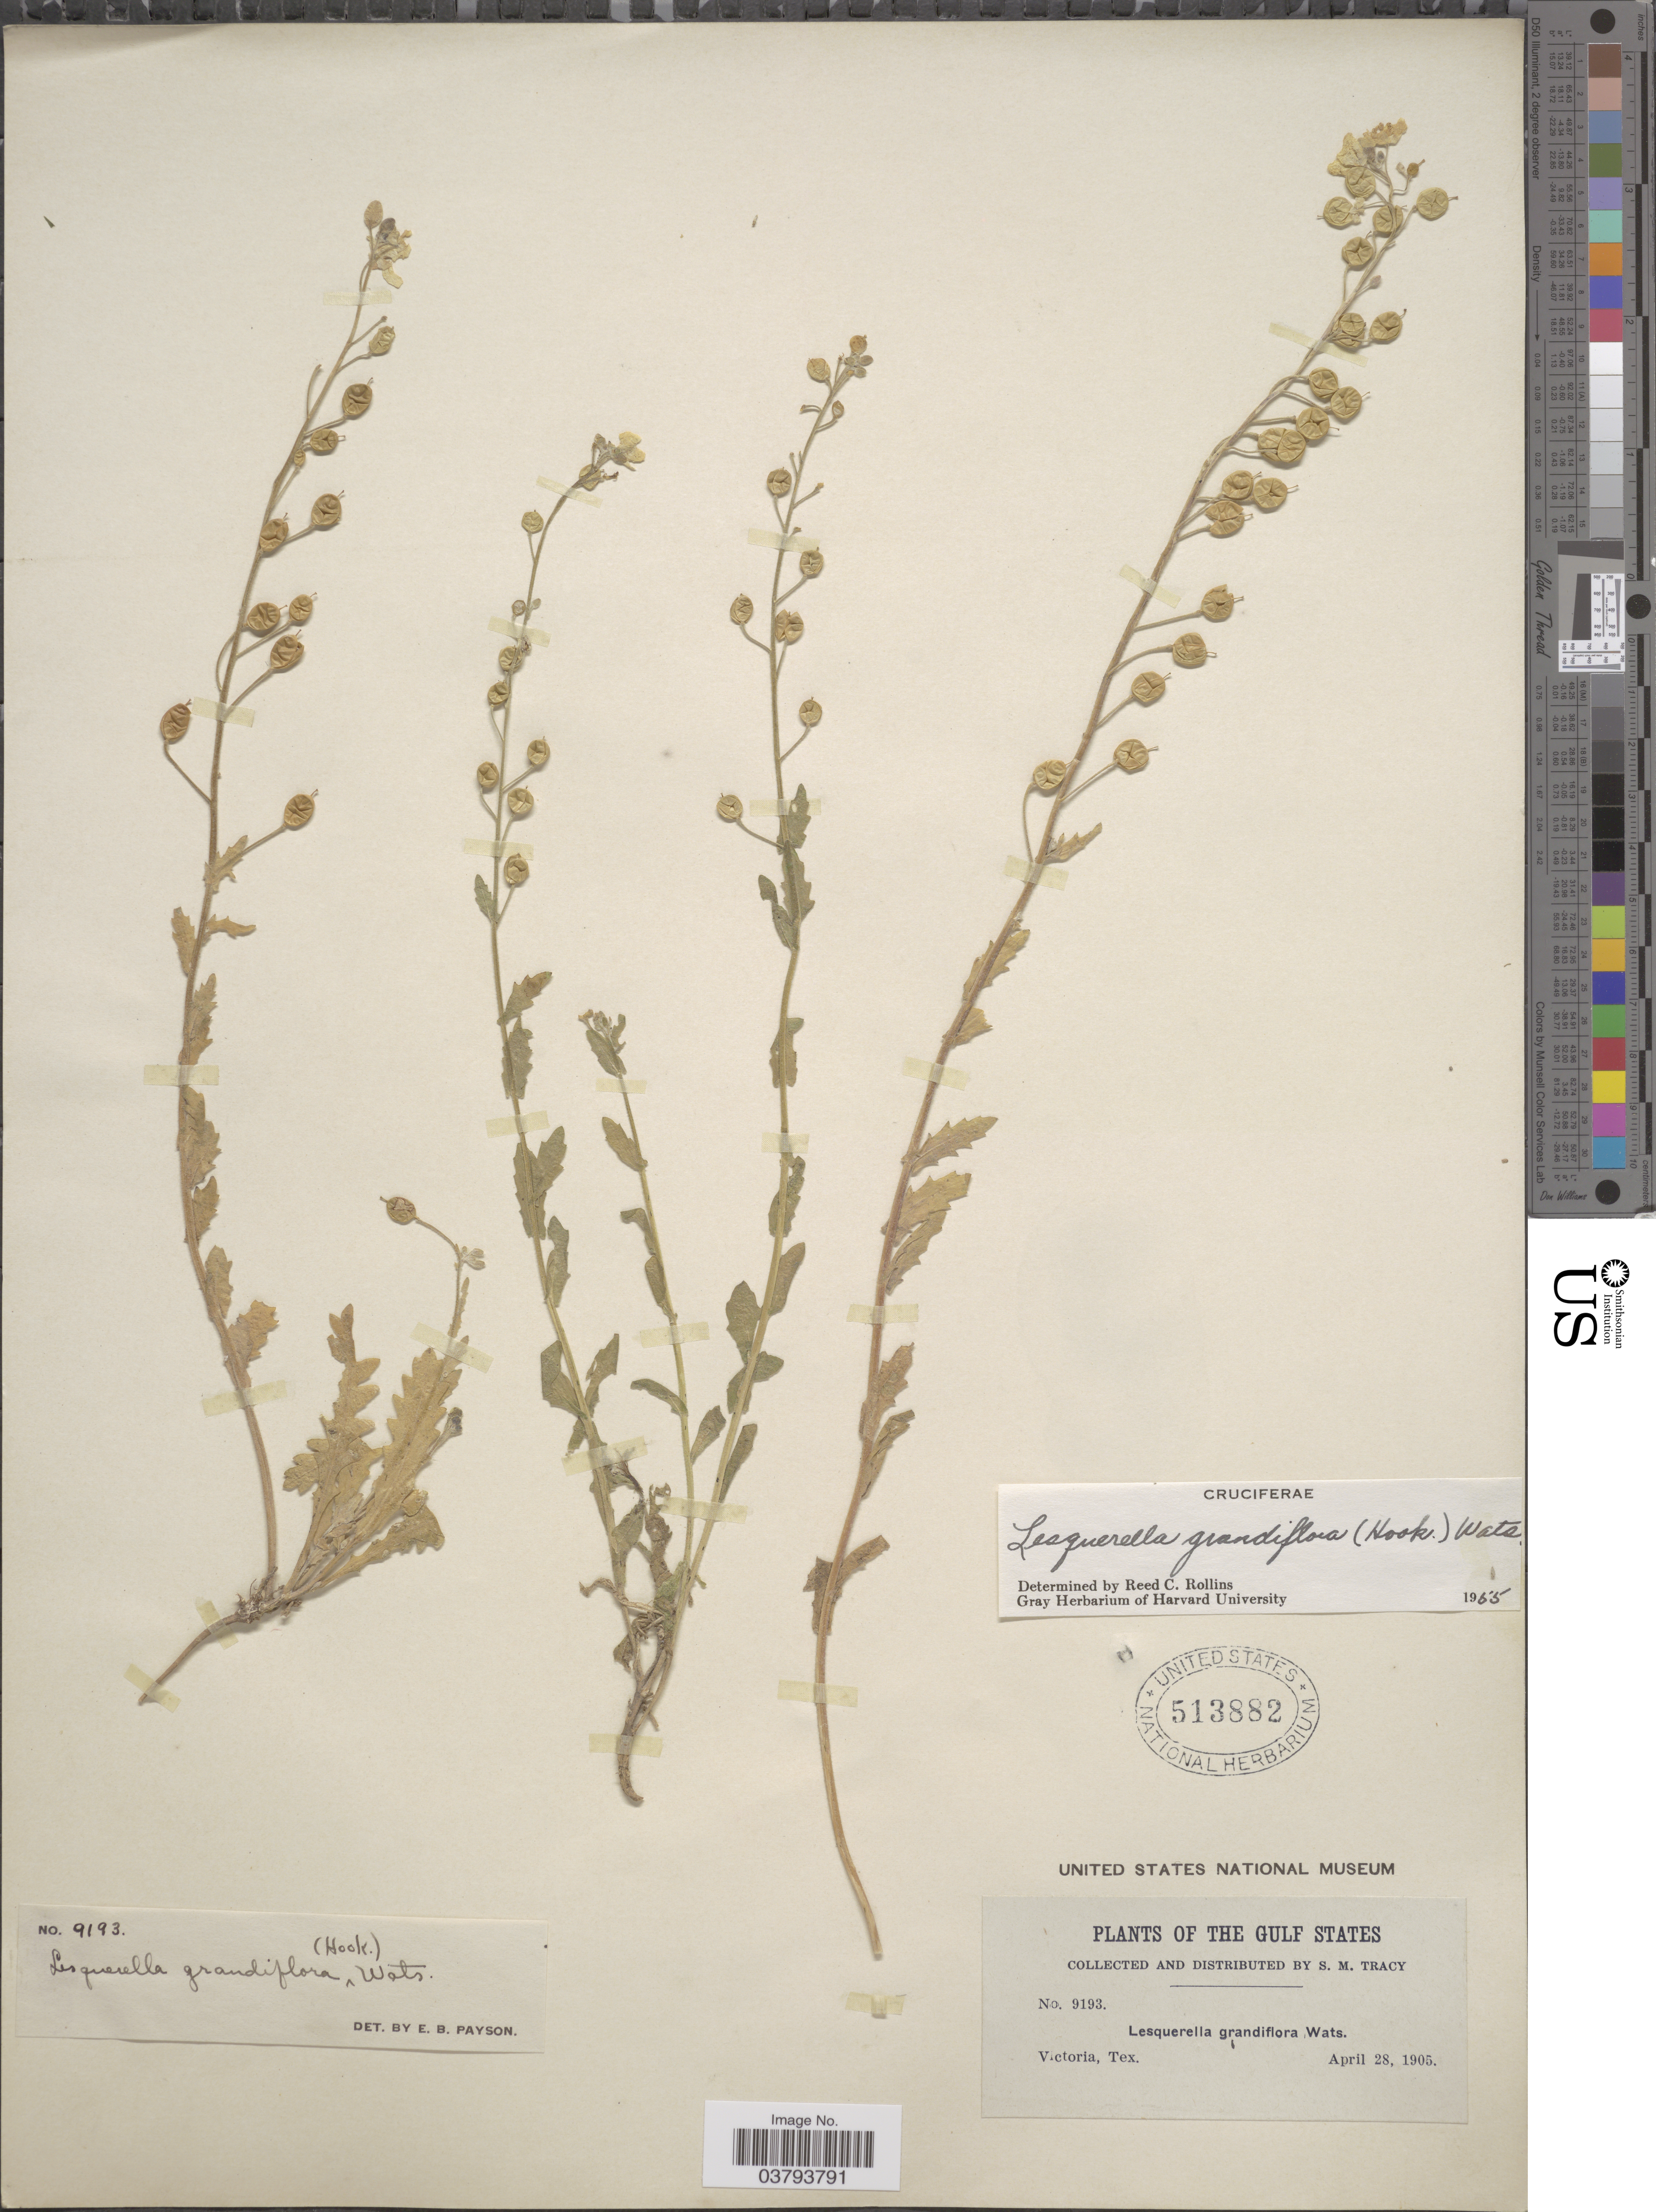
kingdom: Plantae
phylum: Tracheophyta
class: Magnoliopsida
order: Brassicales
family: Brassicaceae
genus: Lesquerella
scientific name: Lesquerella grandiflora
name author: S. Watson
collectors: S. M. Tracy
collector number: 9193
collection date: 1905-04-28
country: United States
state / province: Texas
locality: The Gulf States; Victoria.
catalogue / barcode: US 513882